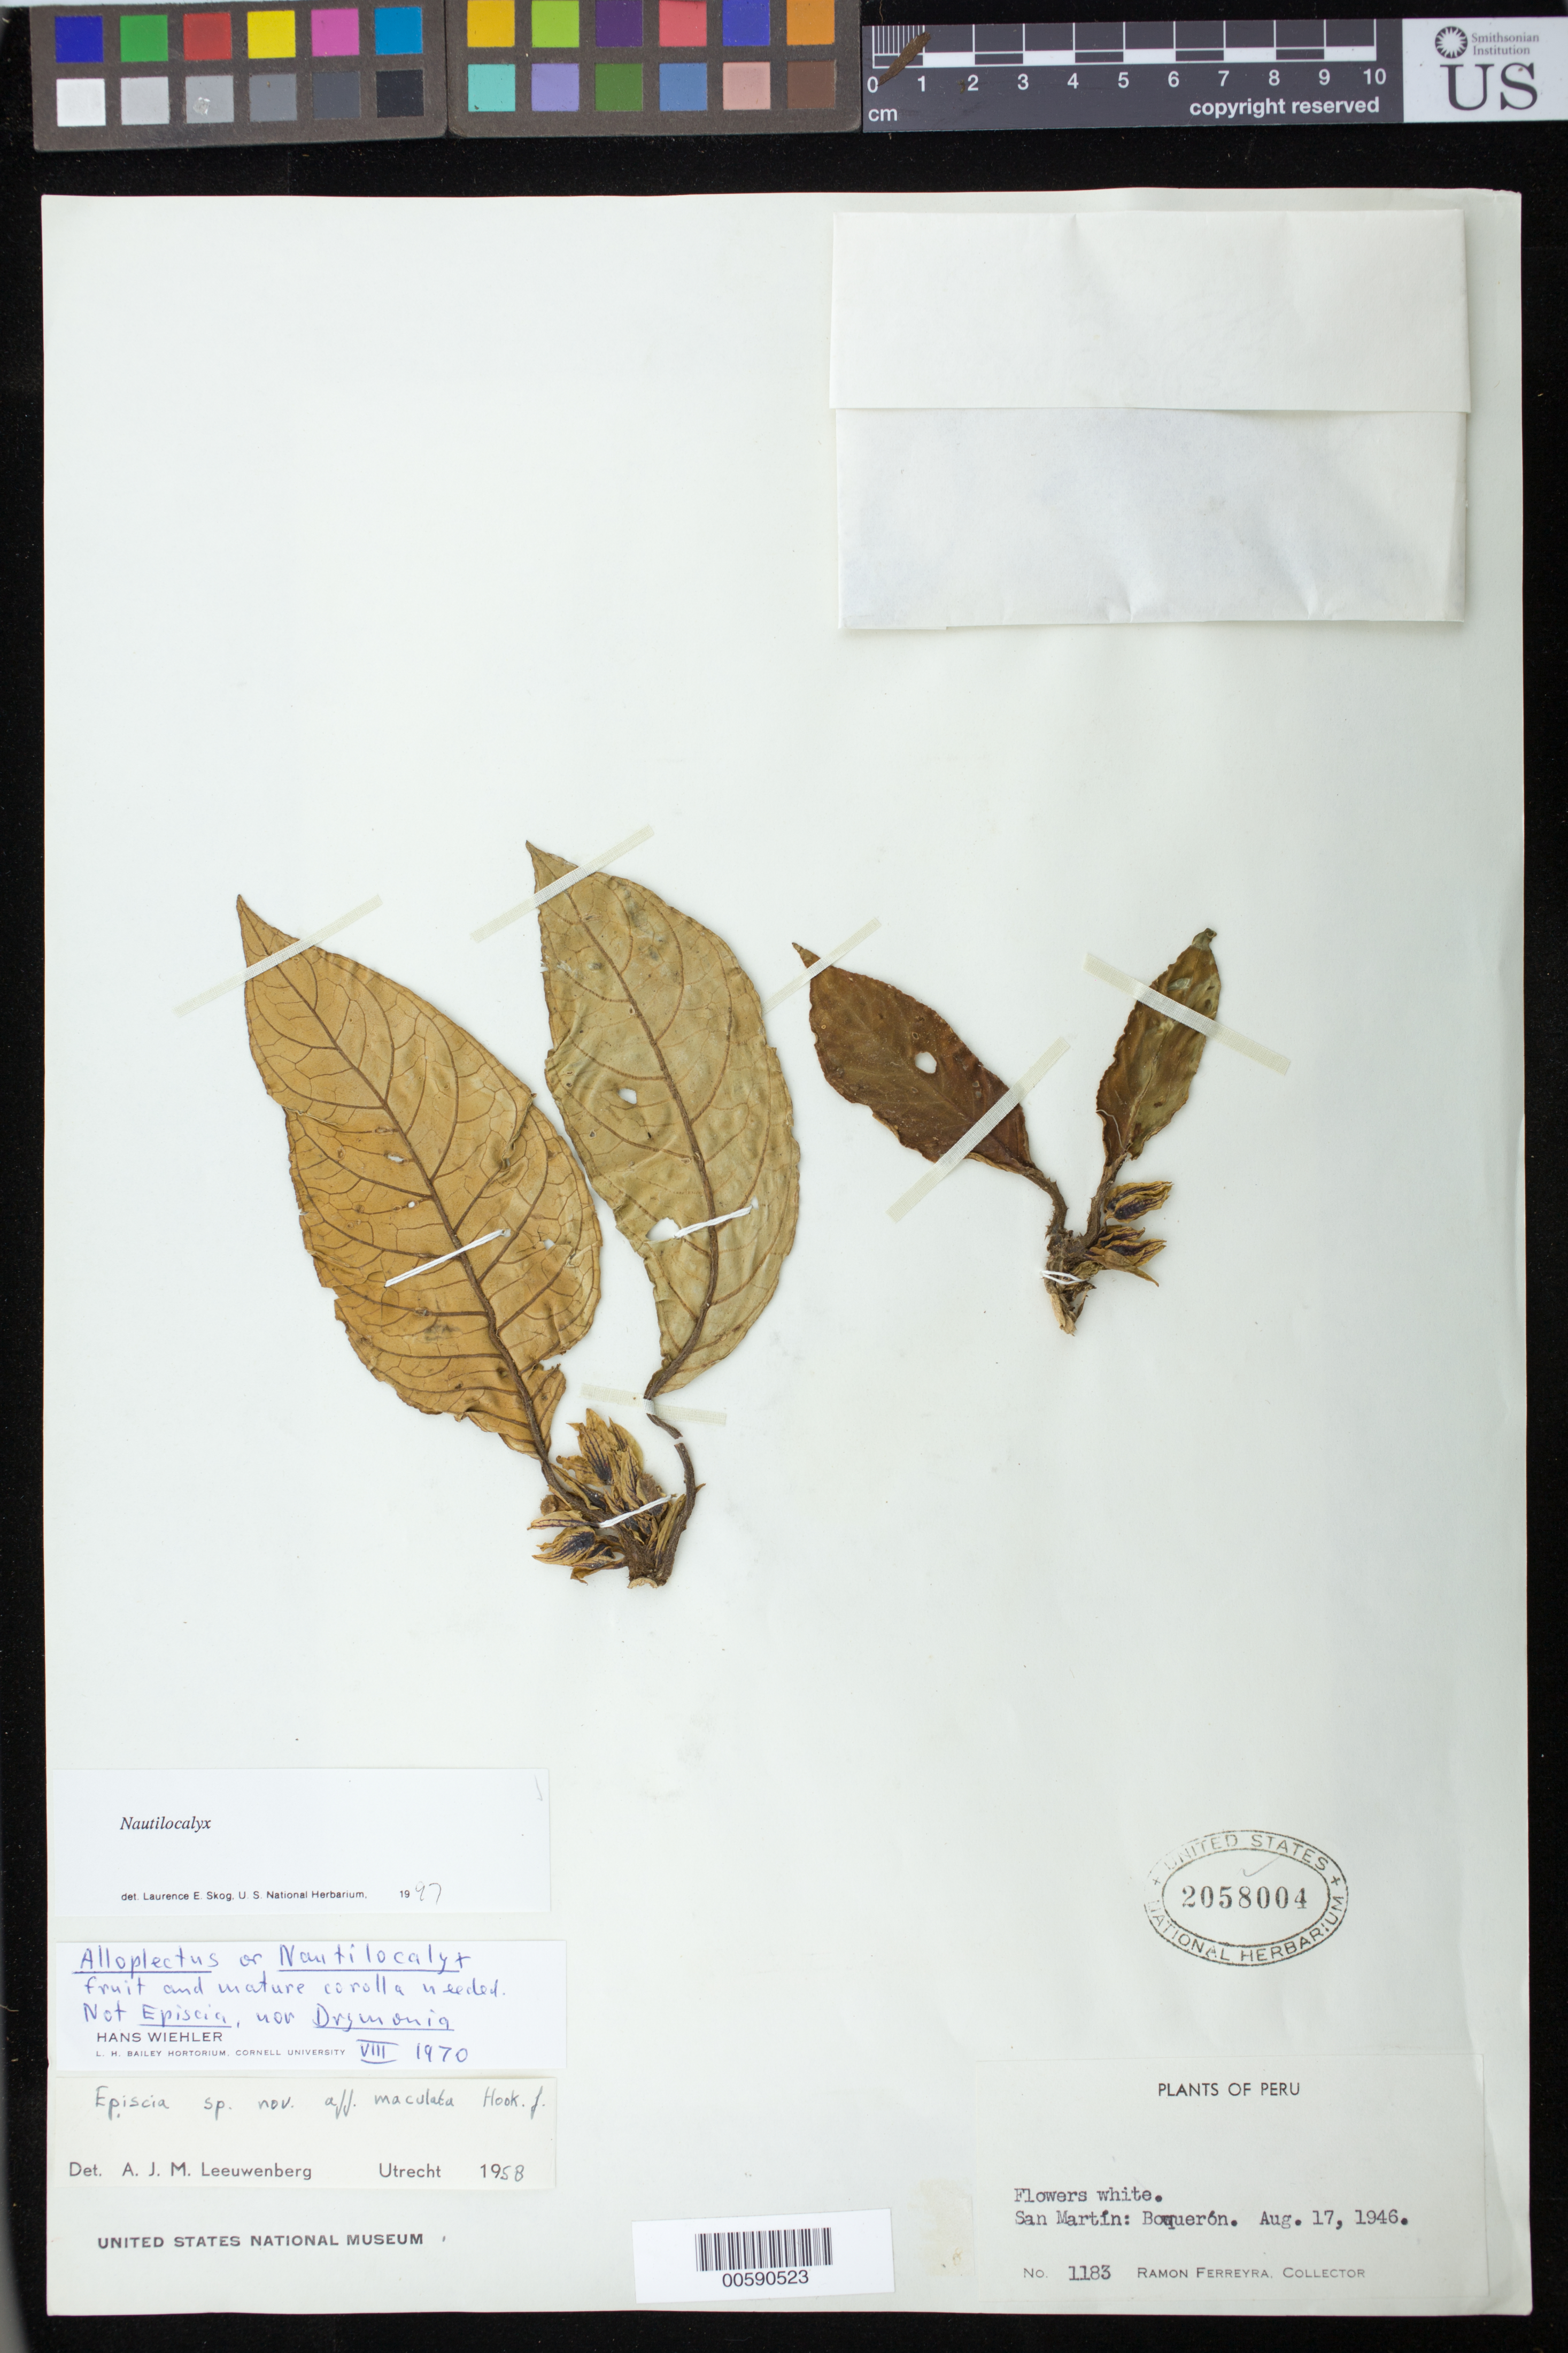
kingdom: Plantae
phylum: Tracheophyta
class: Magnoliopsida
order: Lamiales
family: Gesneriaceae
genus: Nautilocalyx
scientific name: Nautilocalyx sp.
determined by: Skog, Laurence E.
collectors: R. A. Ferreyra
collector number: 1183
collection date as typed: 17 Aug 1946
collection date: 1946-08-17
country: Peru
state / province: Loreto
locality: San Martín: Boquerón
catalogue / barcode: US 2058004